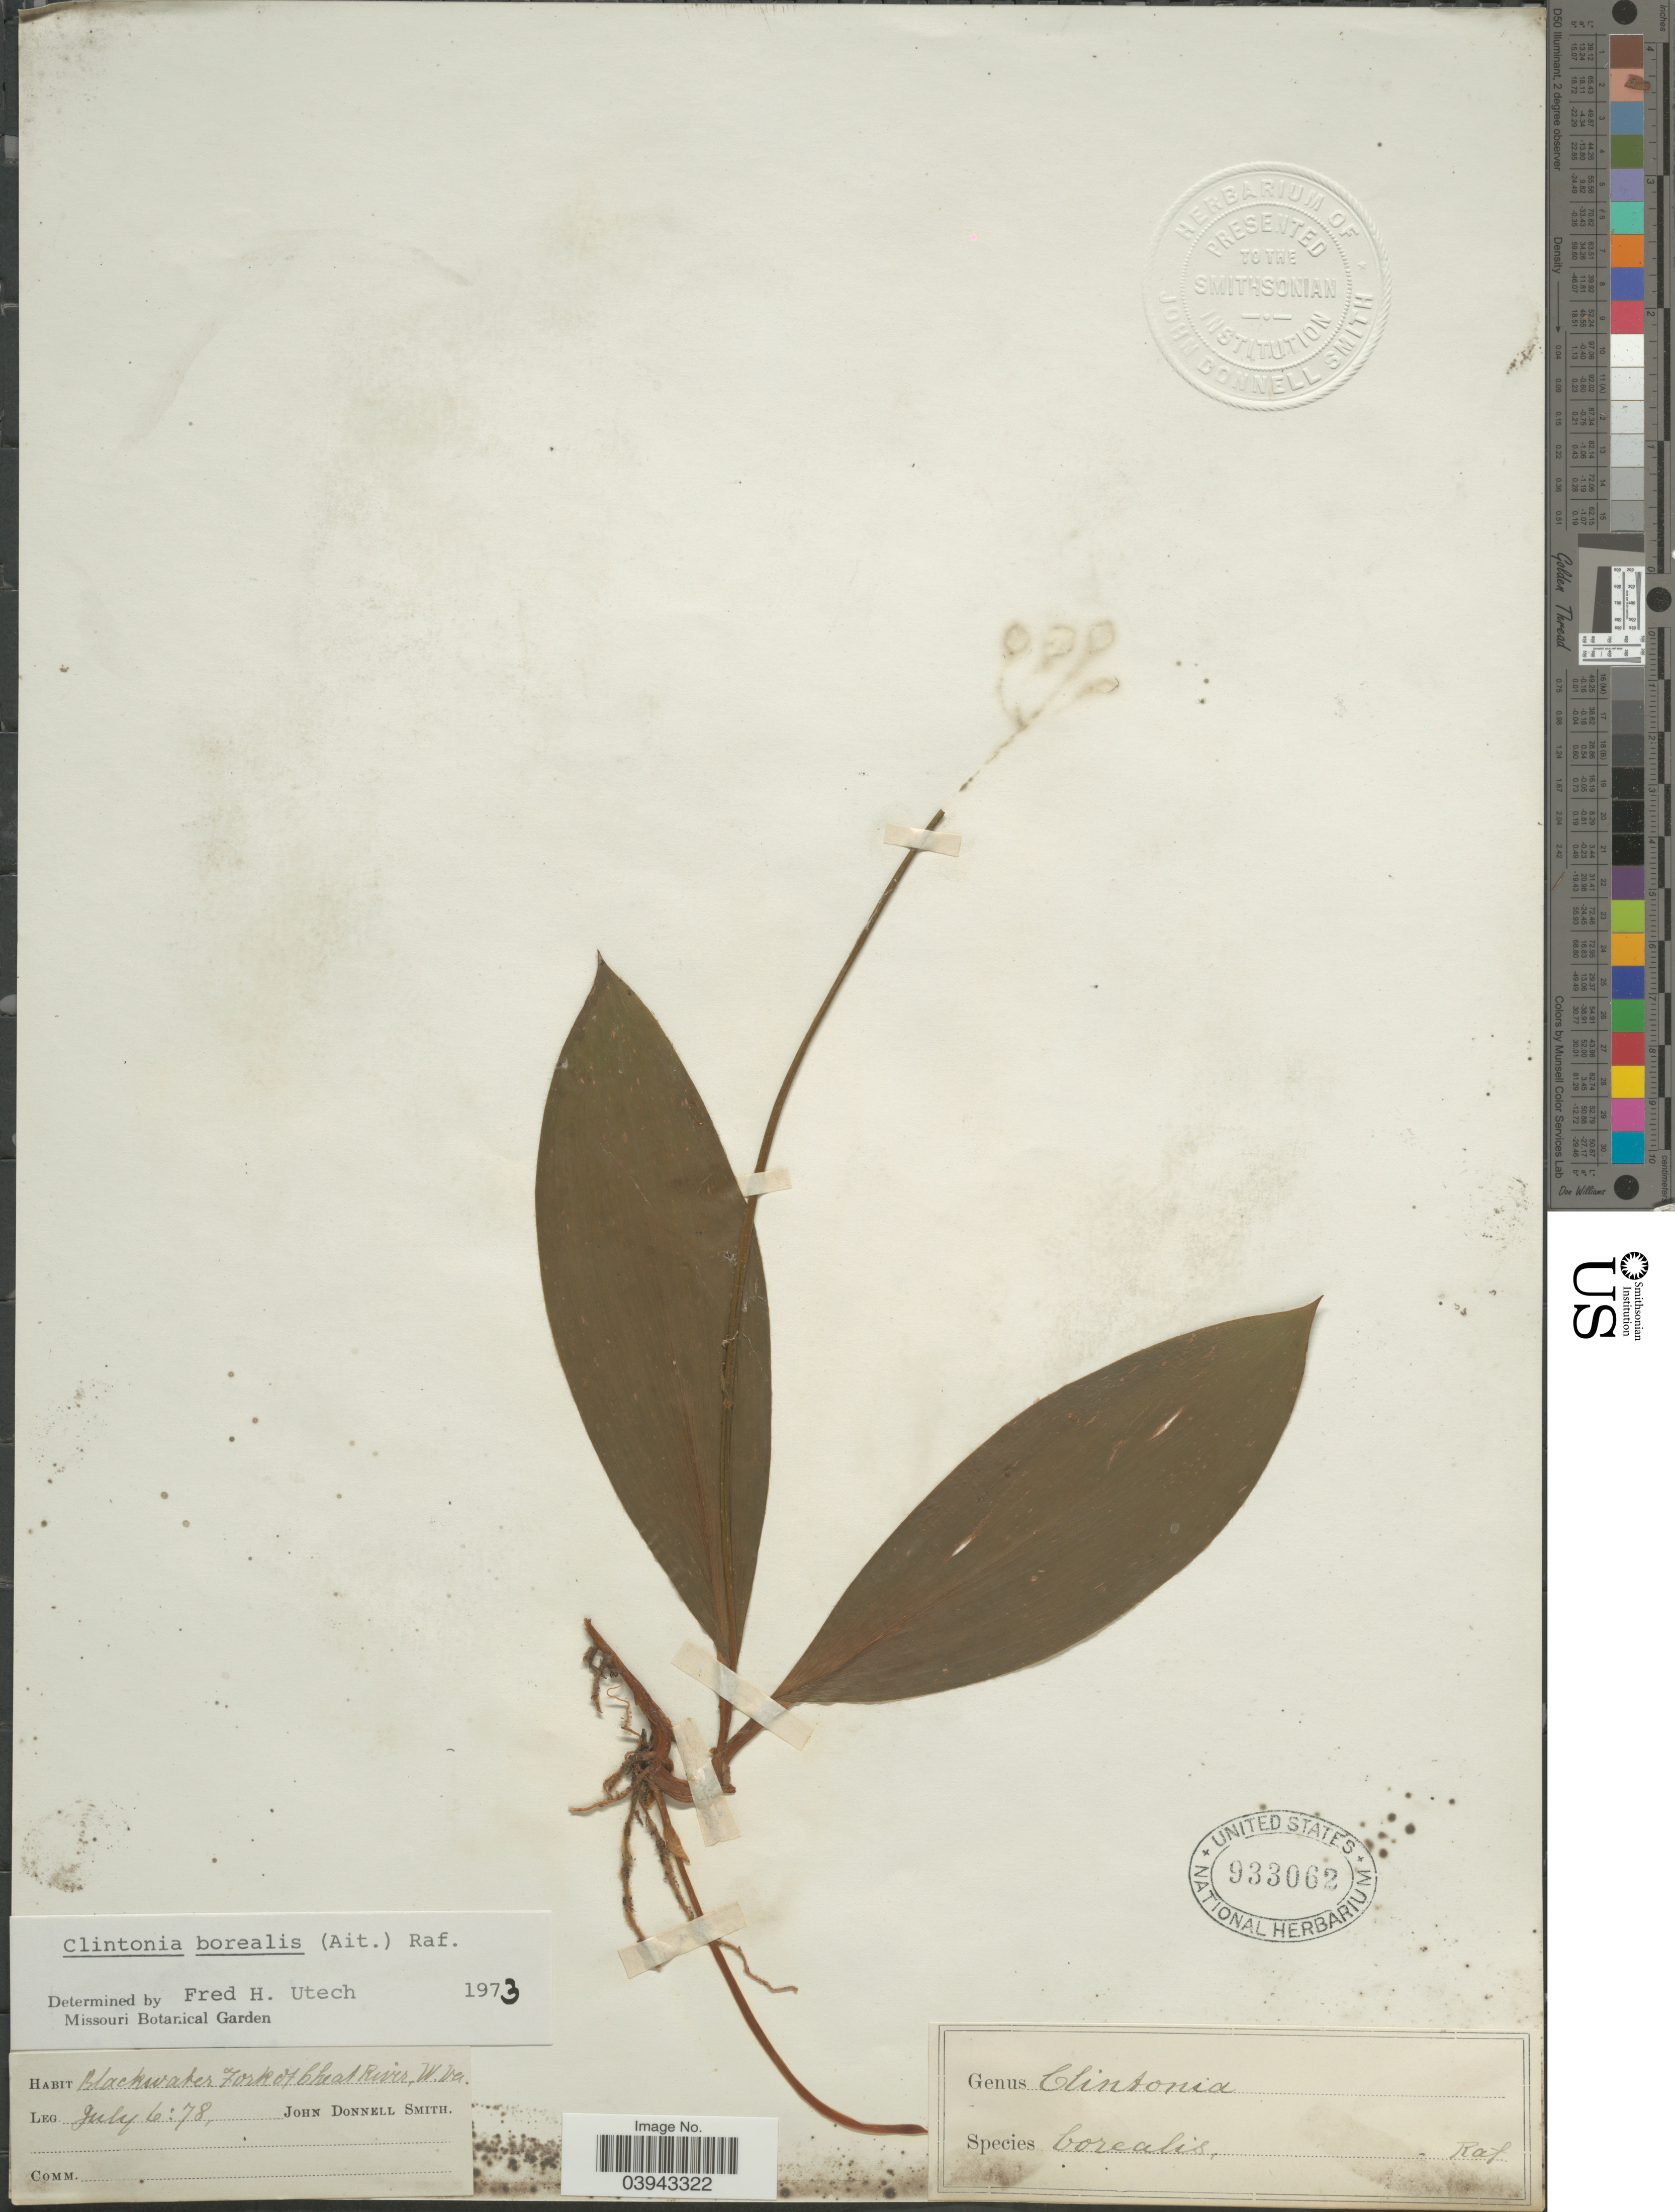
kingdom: Plantae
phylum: Tracheophyta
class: Liliopsida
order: Liliales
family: Liliaceae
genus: Clintonia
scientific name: Clintonia borealis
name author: (Aiton) Raf.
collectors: J. Donnell Smith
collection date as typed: Transcribed d/m/y: 6/7/78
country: United States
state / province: West Virginia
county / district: Tucker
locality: Blackwater Fork of Cheat River.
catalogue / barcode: US 933062